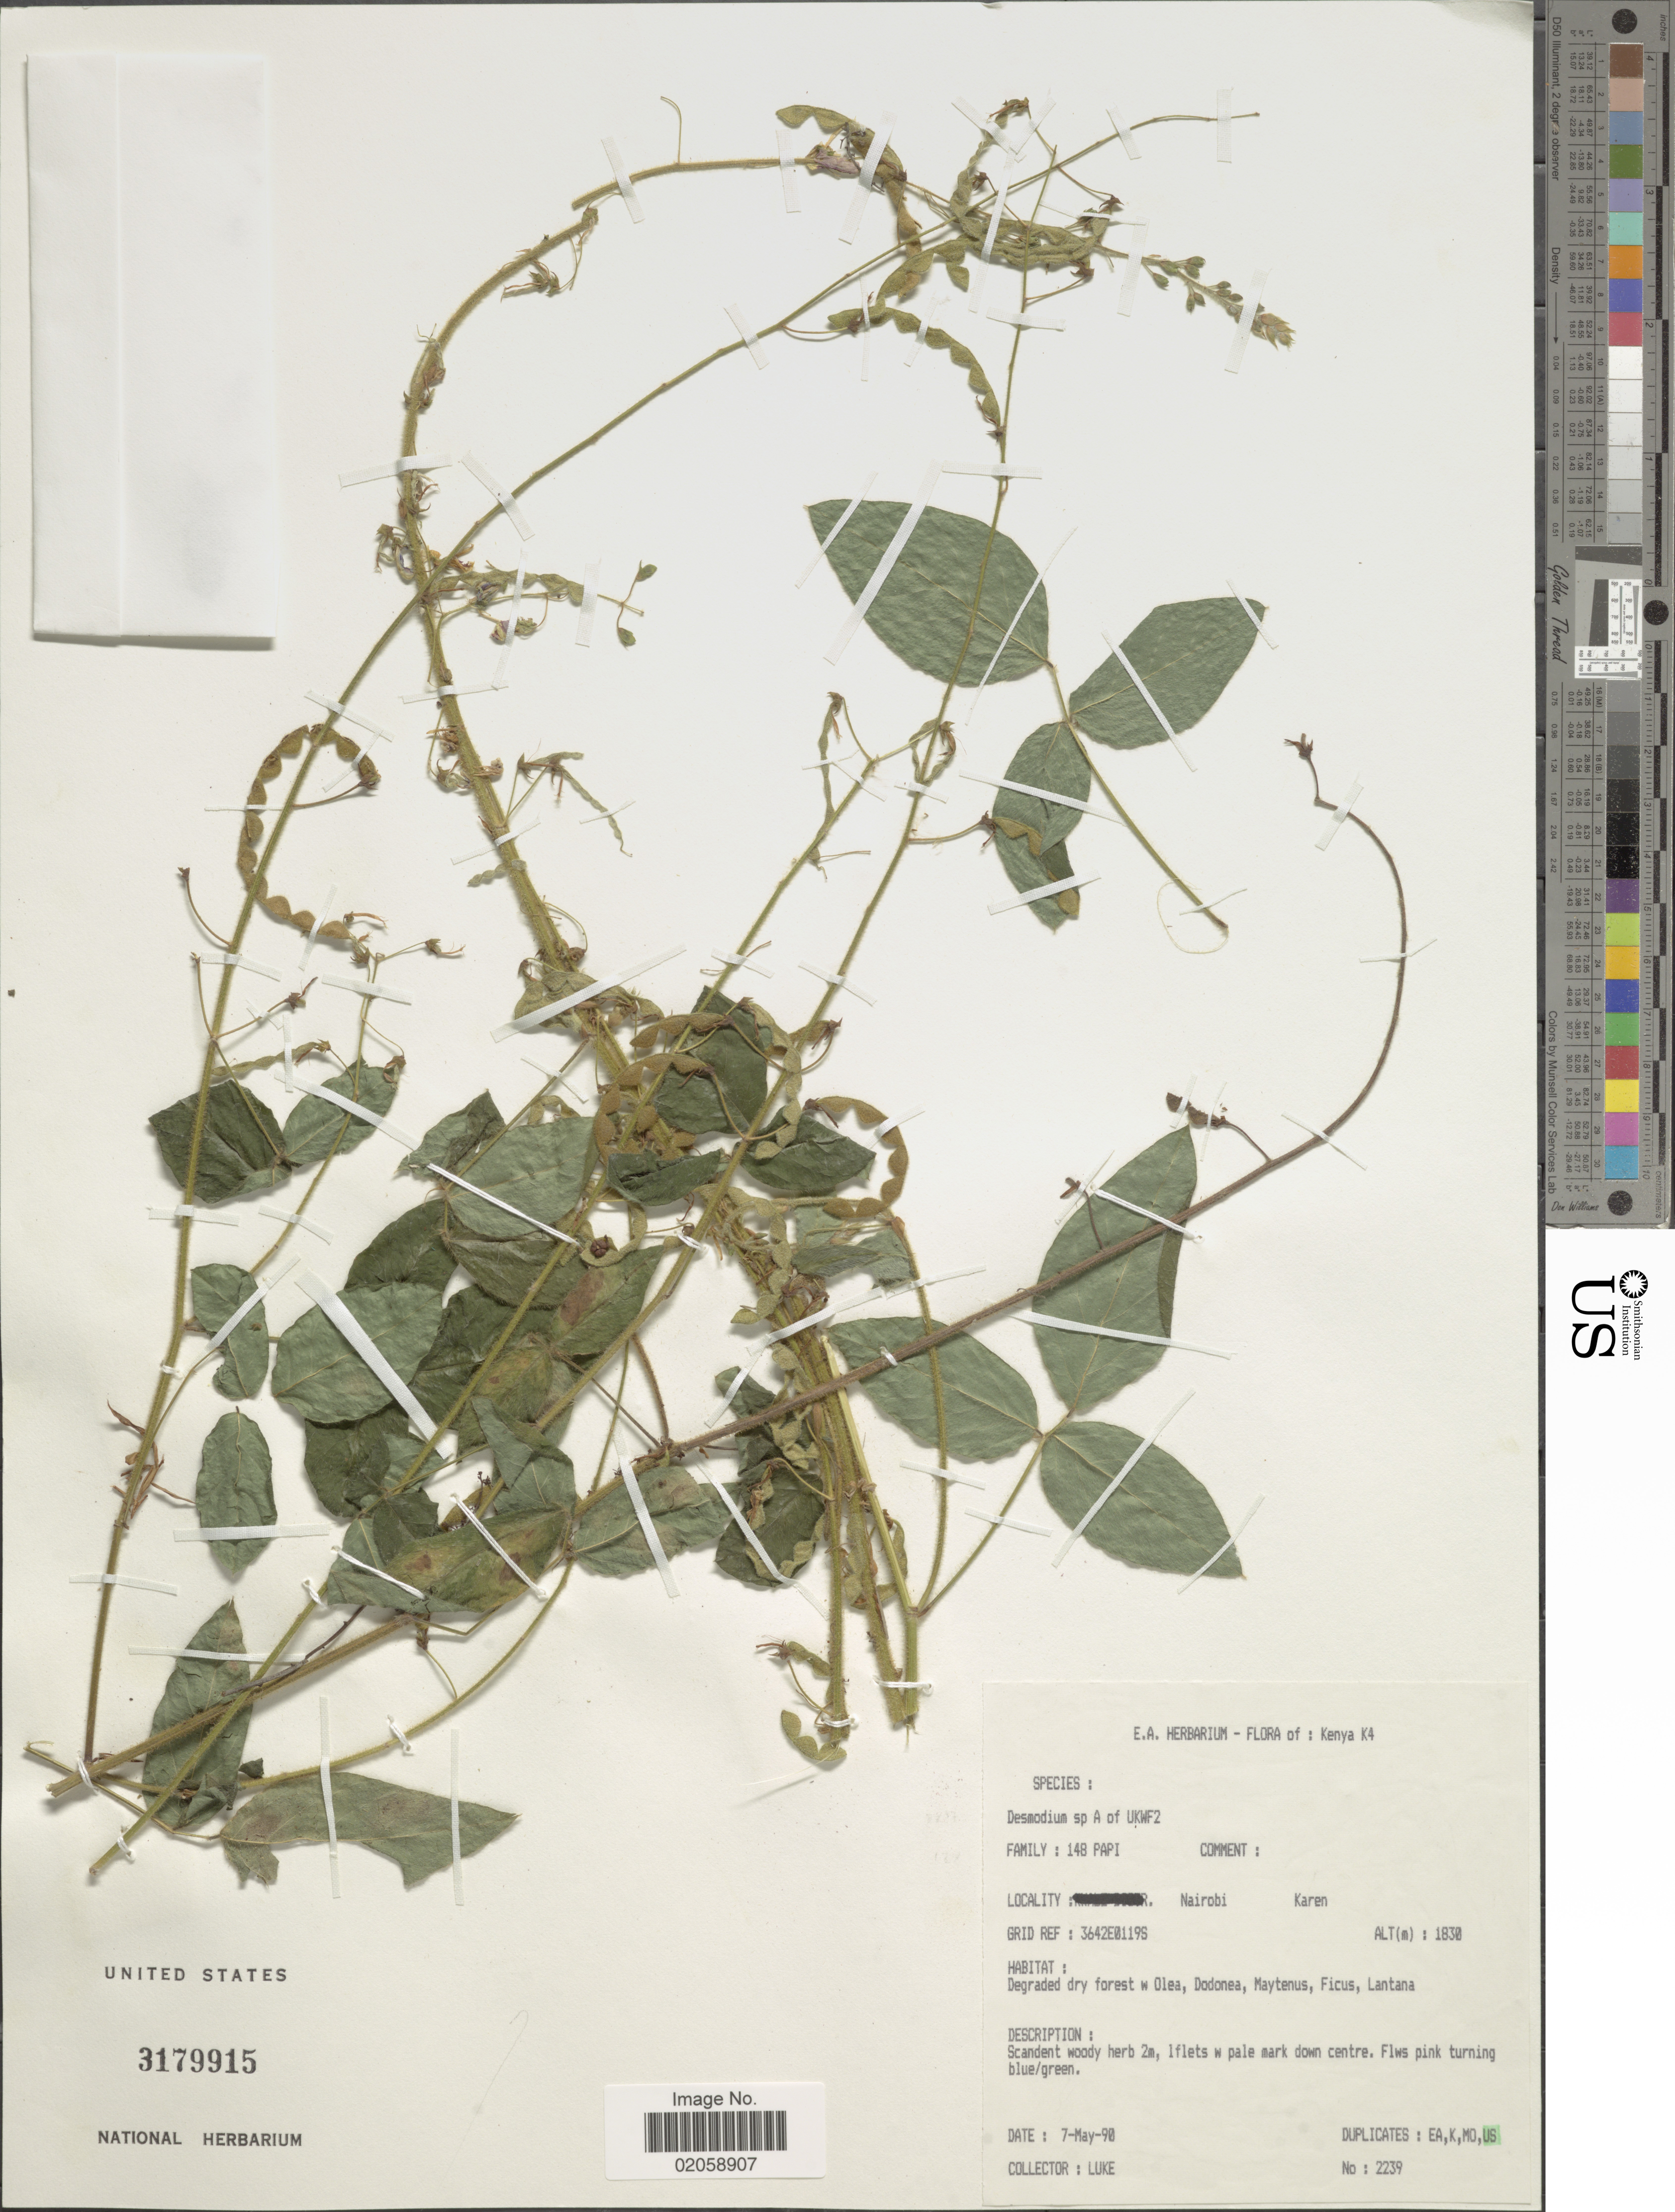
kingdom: Plantae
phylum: Tracheophyta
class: Magnoliopsida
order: Fabales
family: Fabaceae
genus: Desmodium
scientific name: Desmodium sp.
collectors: -. Luke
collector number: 2239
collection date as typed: Transcribed d/m/y: 7/5/90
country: Kenya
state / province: Nairobi Area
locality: Nairobi, Karen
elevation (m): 1830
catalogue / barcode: US 3179915